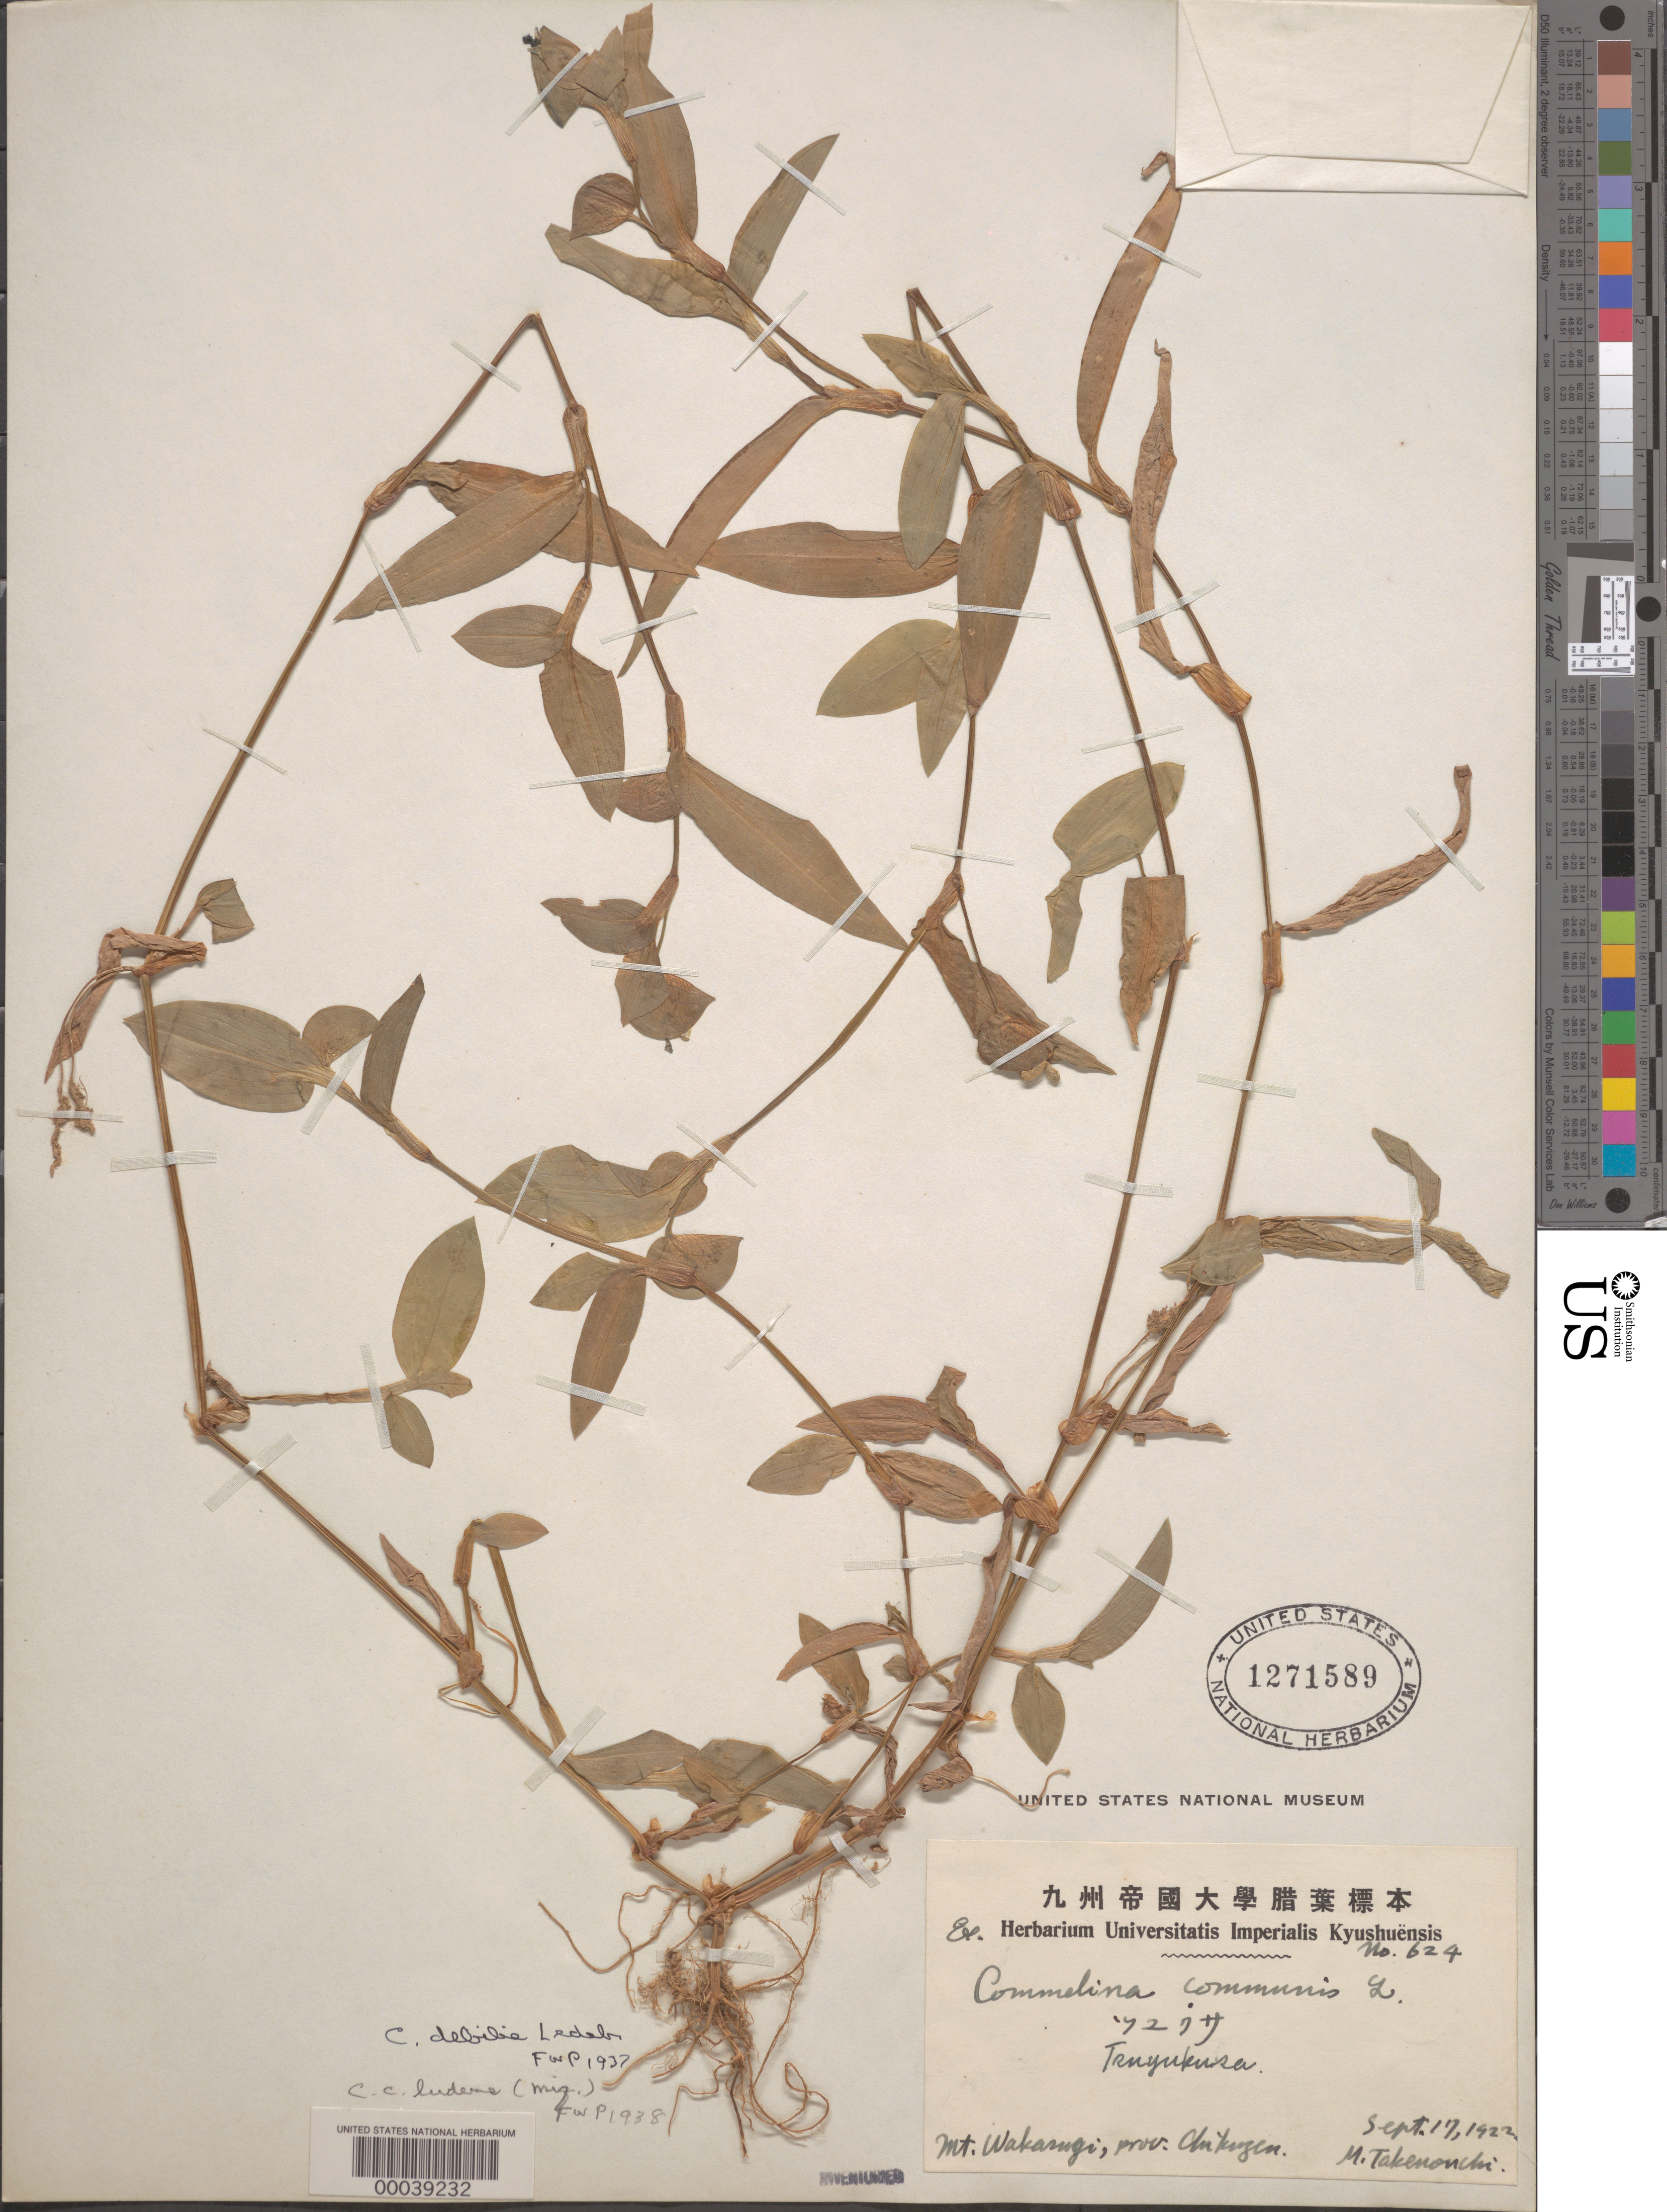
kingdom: Plantae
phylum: Tracheophyta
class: Liliopsida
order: Commelinales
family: Commelinaceae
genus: Commelina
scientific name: Commelina communis var. ludens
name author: (Miq.) C.B. Clarke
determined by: Pennell, F. W.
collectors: M. Takenonchi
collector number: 624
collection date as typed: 17 Sep 1922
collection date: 1922-09-17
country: Japan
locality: Mt. wakarugi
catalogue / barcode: US 1271589